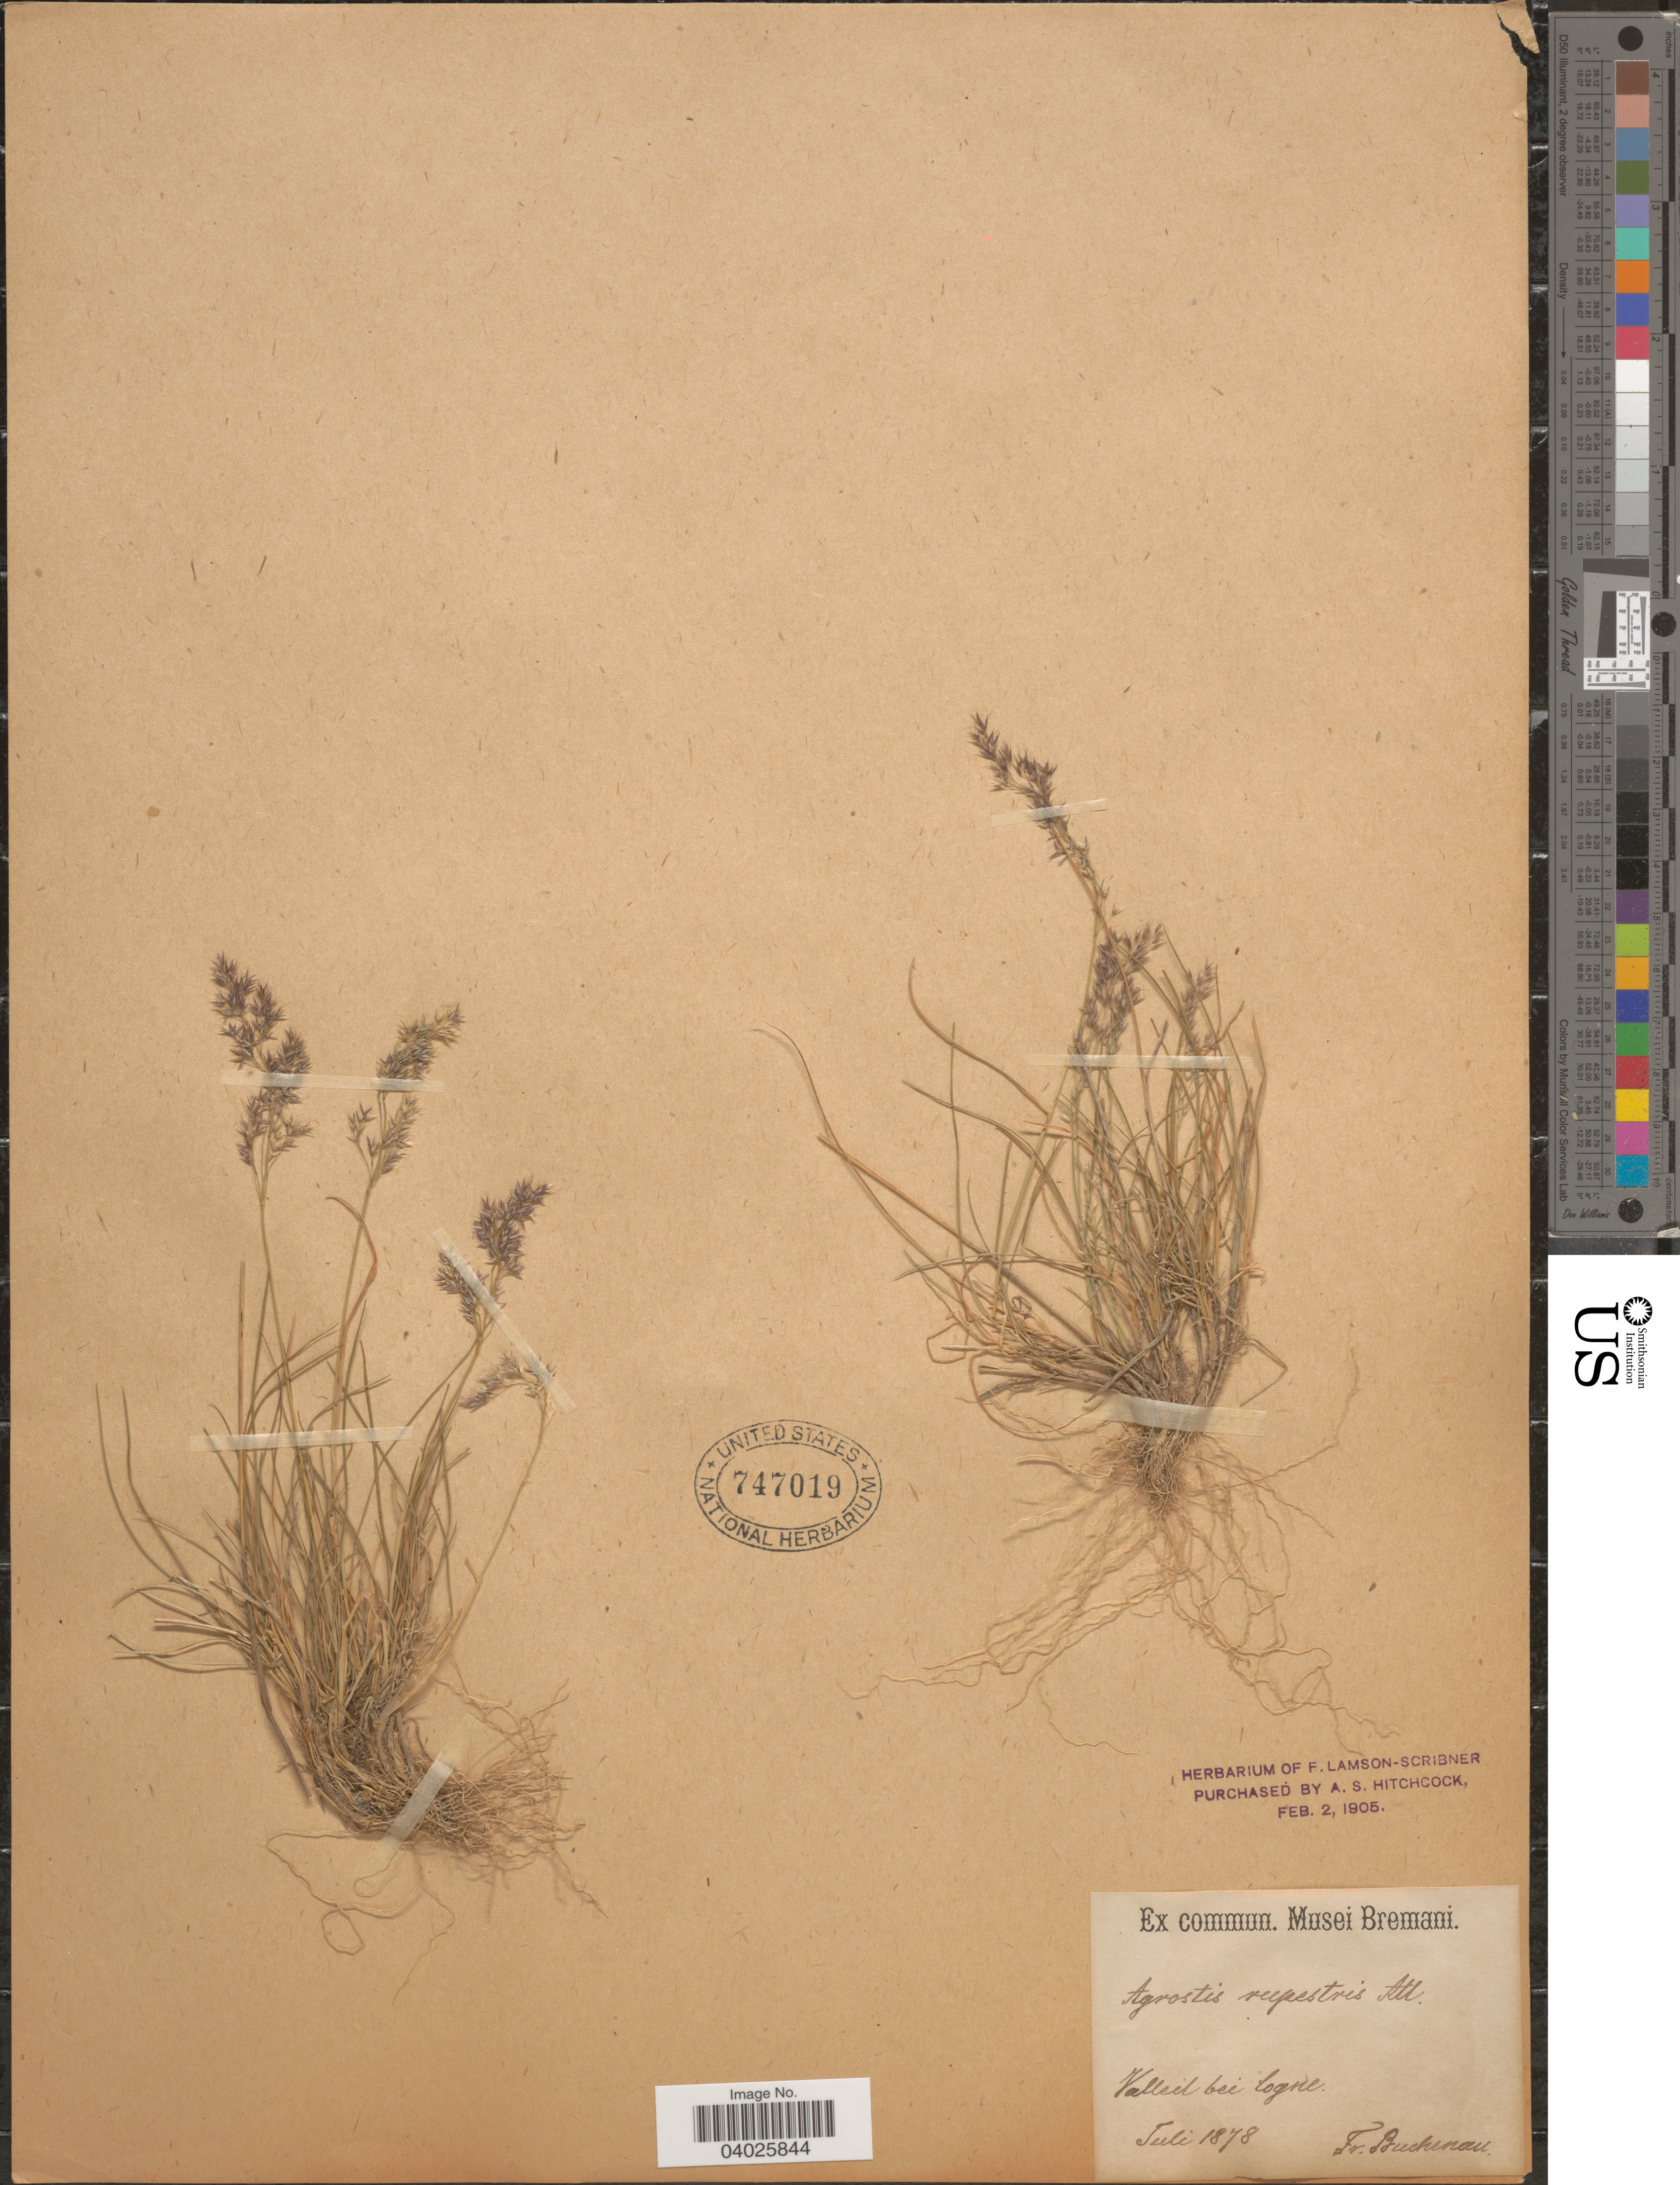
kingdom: Plantae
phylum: Tracheophyta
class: Liliopsida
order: Poales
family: Poaceae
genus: Agrostis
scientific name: Agrostis rupestris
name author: All.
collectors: F. Buchenau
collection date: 1878-07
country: Italy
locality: Valleil bei Cogne.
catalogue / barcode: US 747019